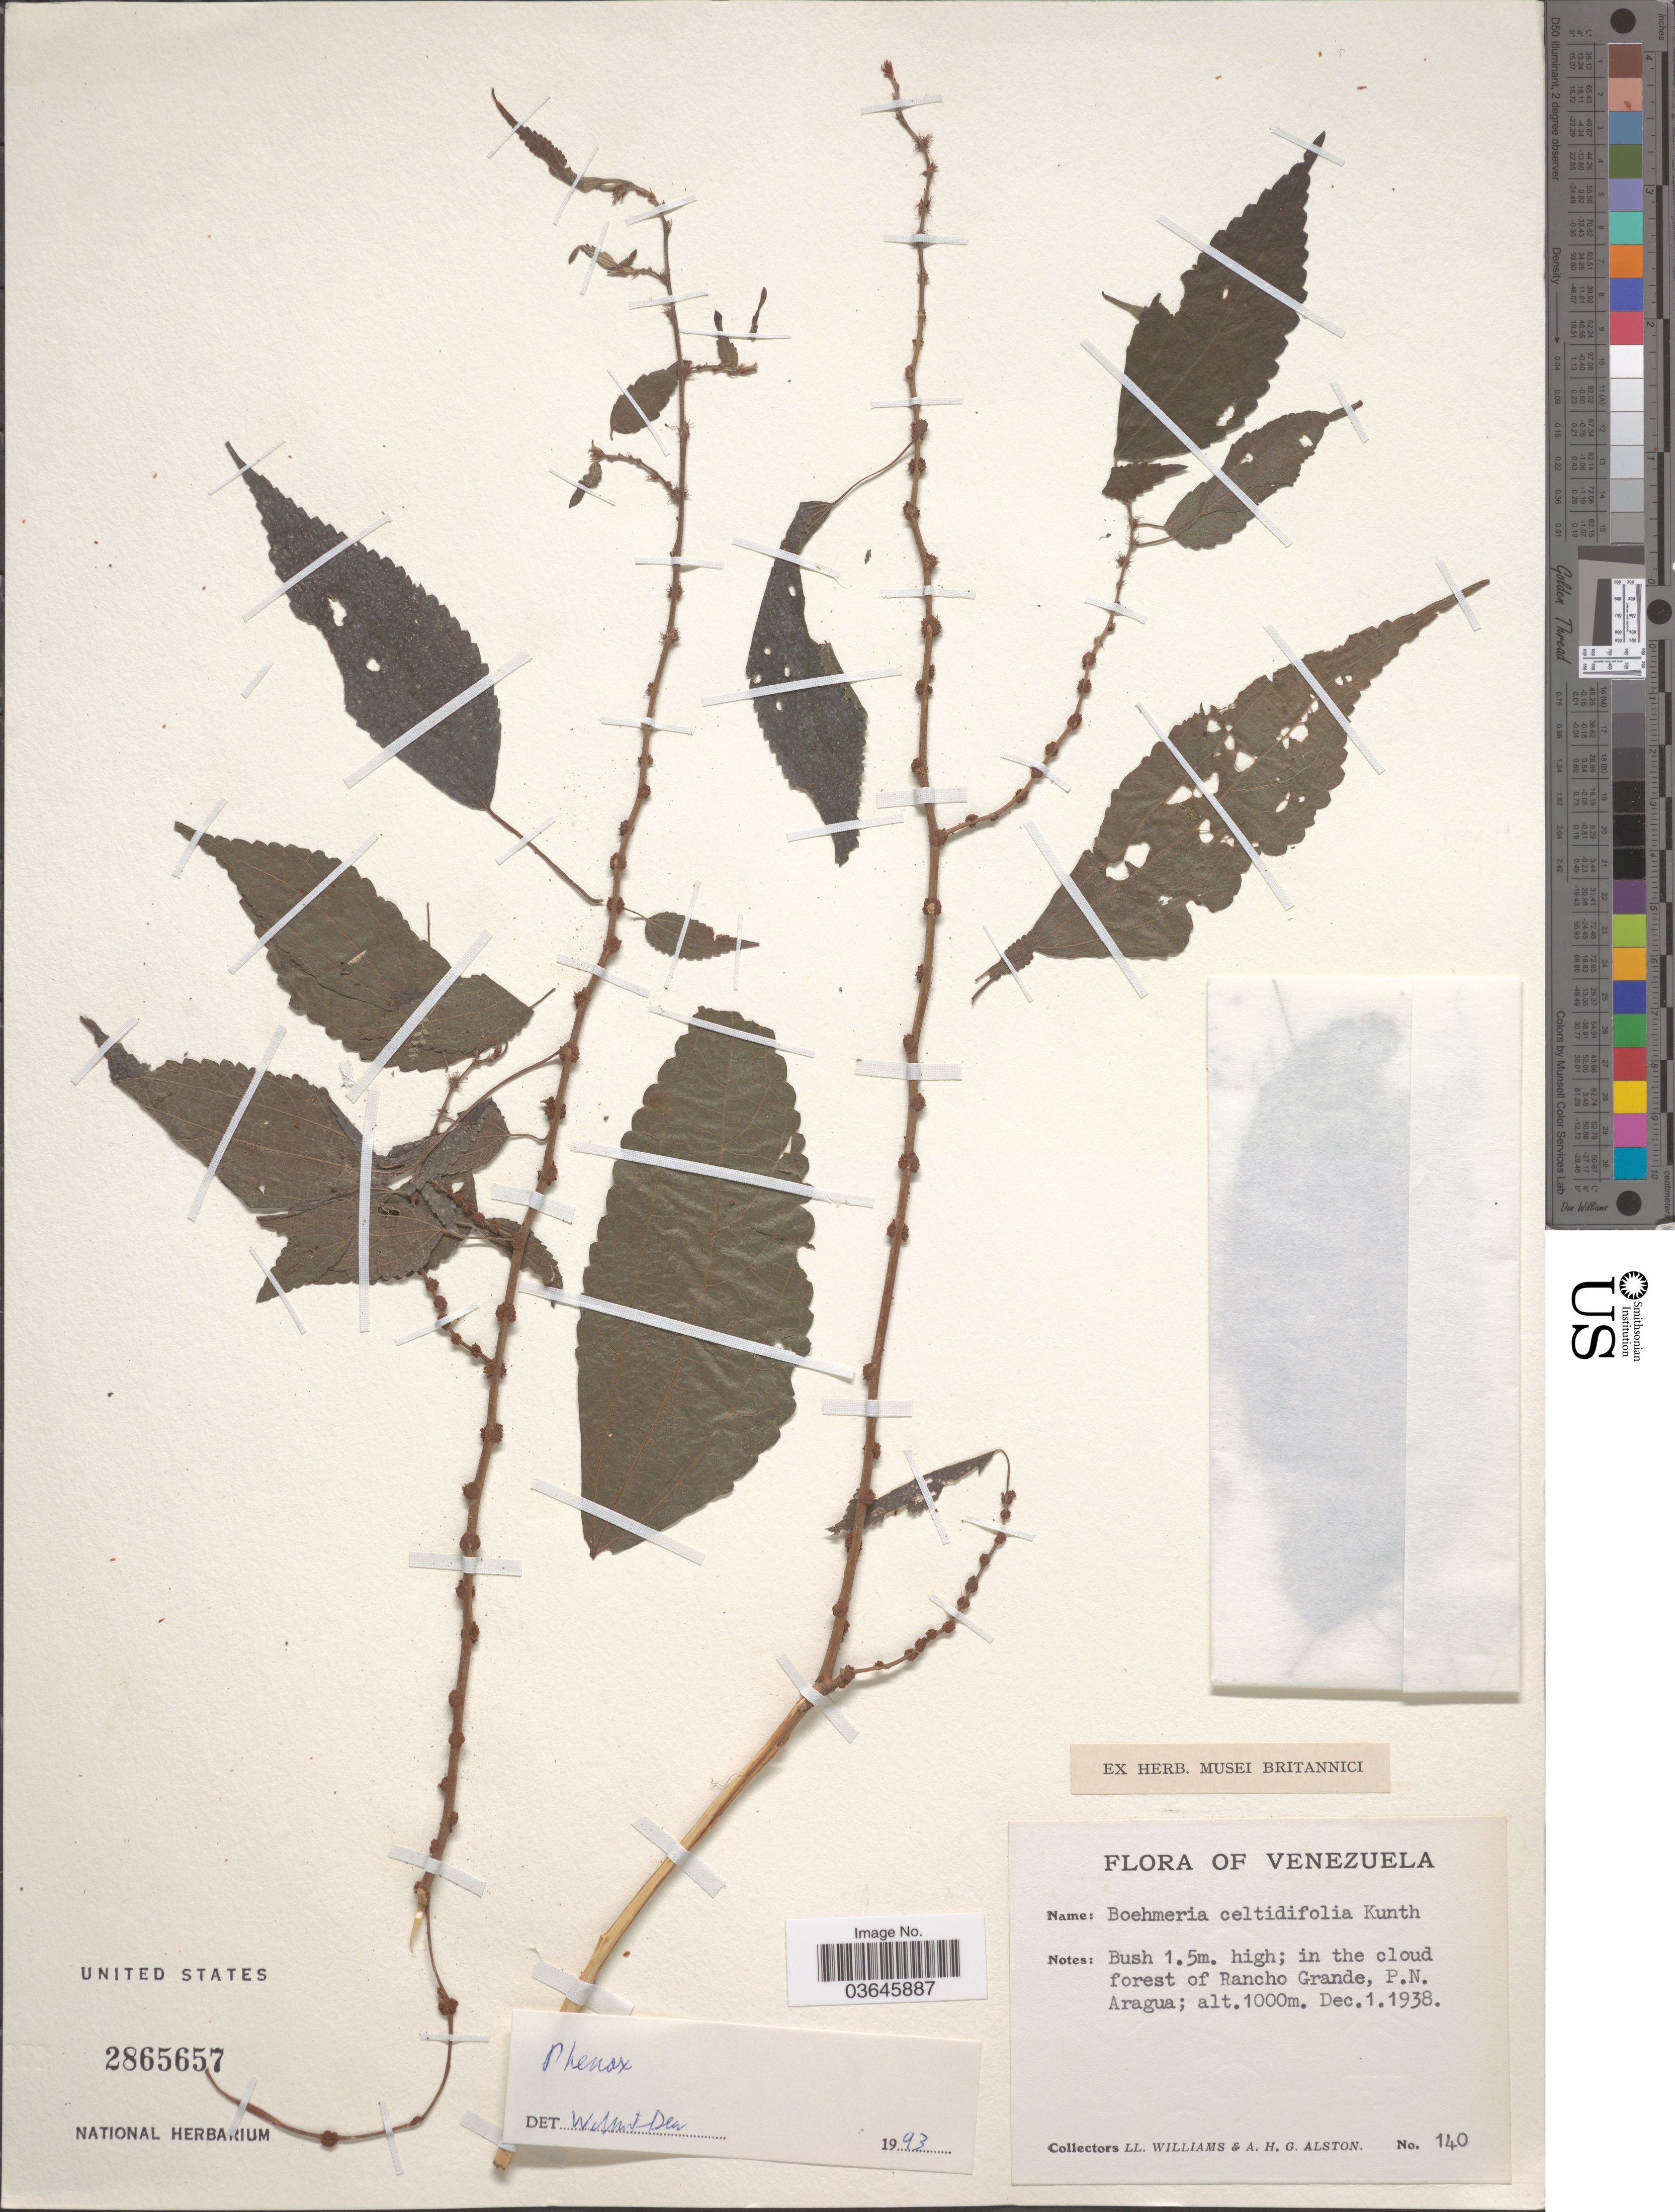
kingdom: Plantae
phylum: Tracheophyta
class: Magnoliopsida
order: Rosales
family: Urticaceae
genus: Phenax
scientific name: Phenax sp.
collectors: Ll. Williams & A. H. Alston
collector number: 140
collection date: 1938-12-01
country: Venezuela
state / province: Aragua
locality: In the cloud forest of Rancho Grande, P. N.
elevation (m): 1000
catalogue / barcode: US 2865657